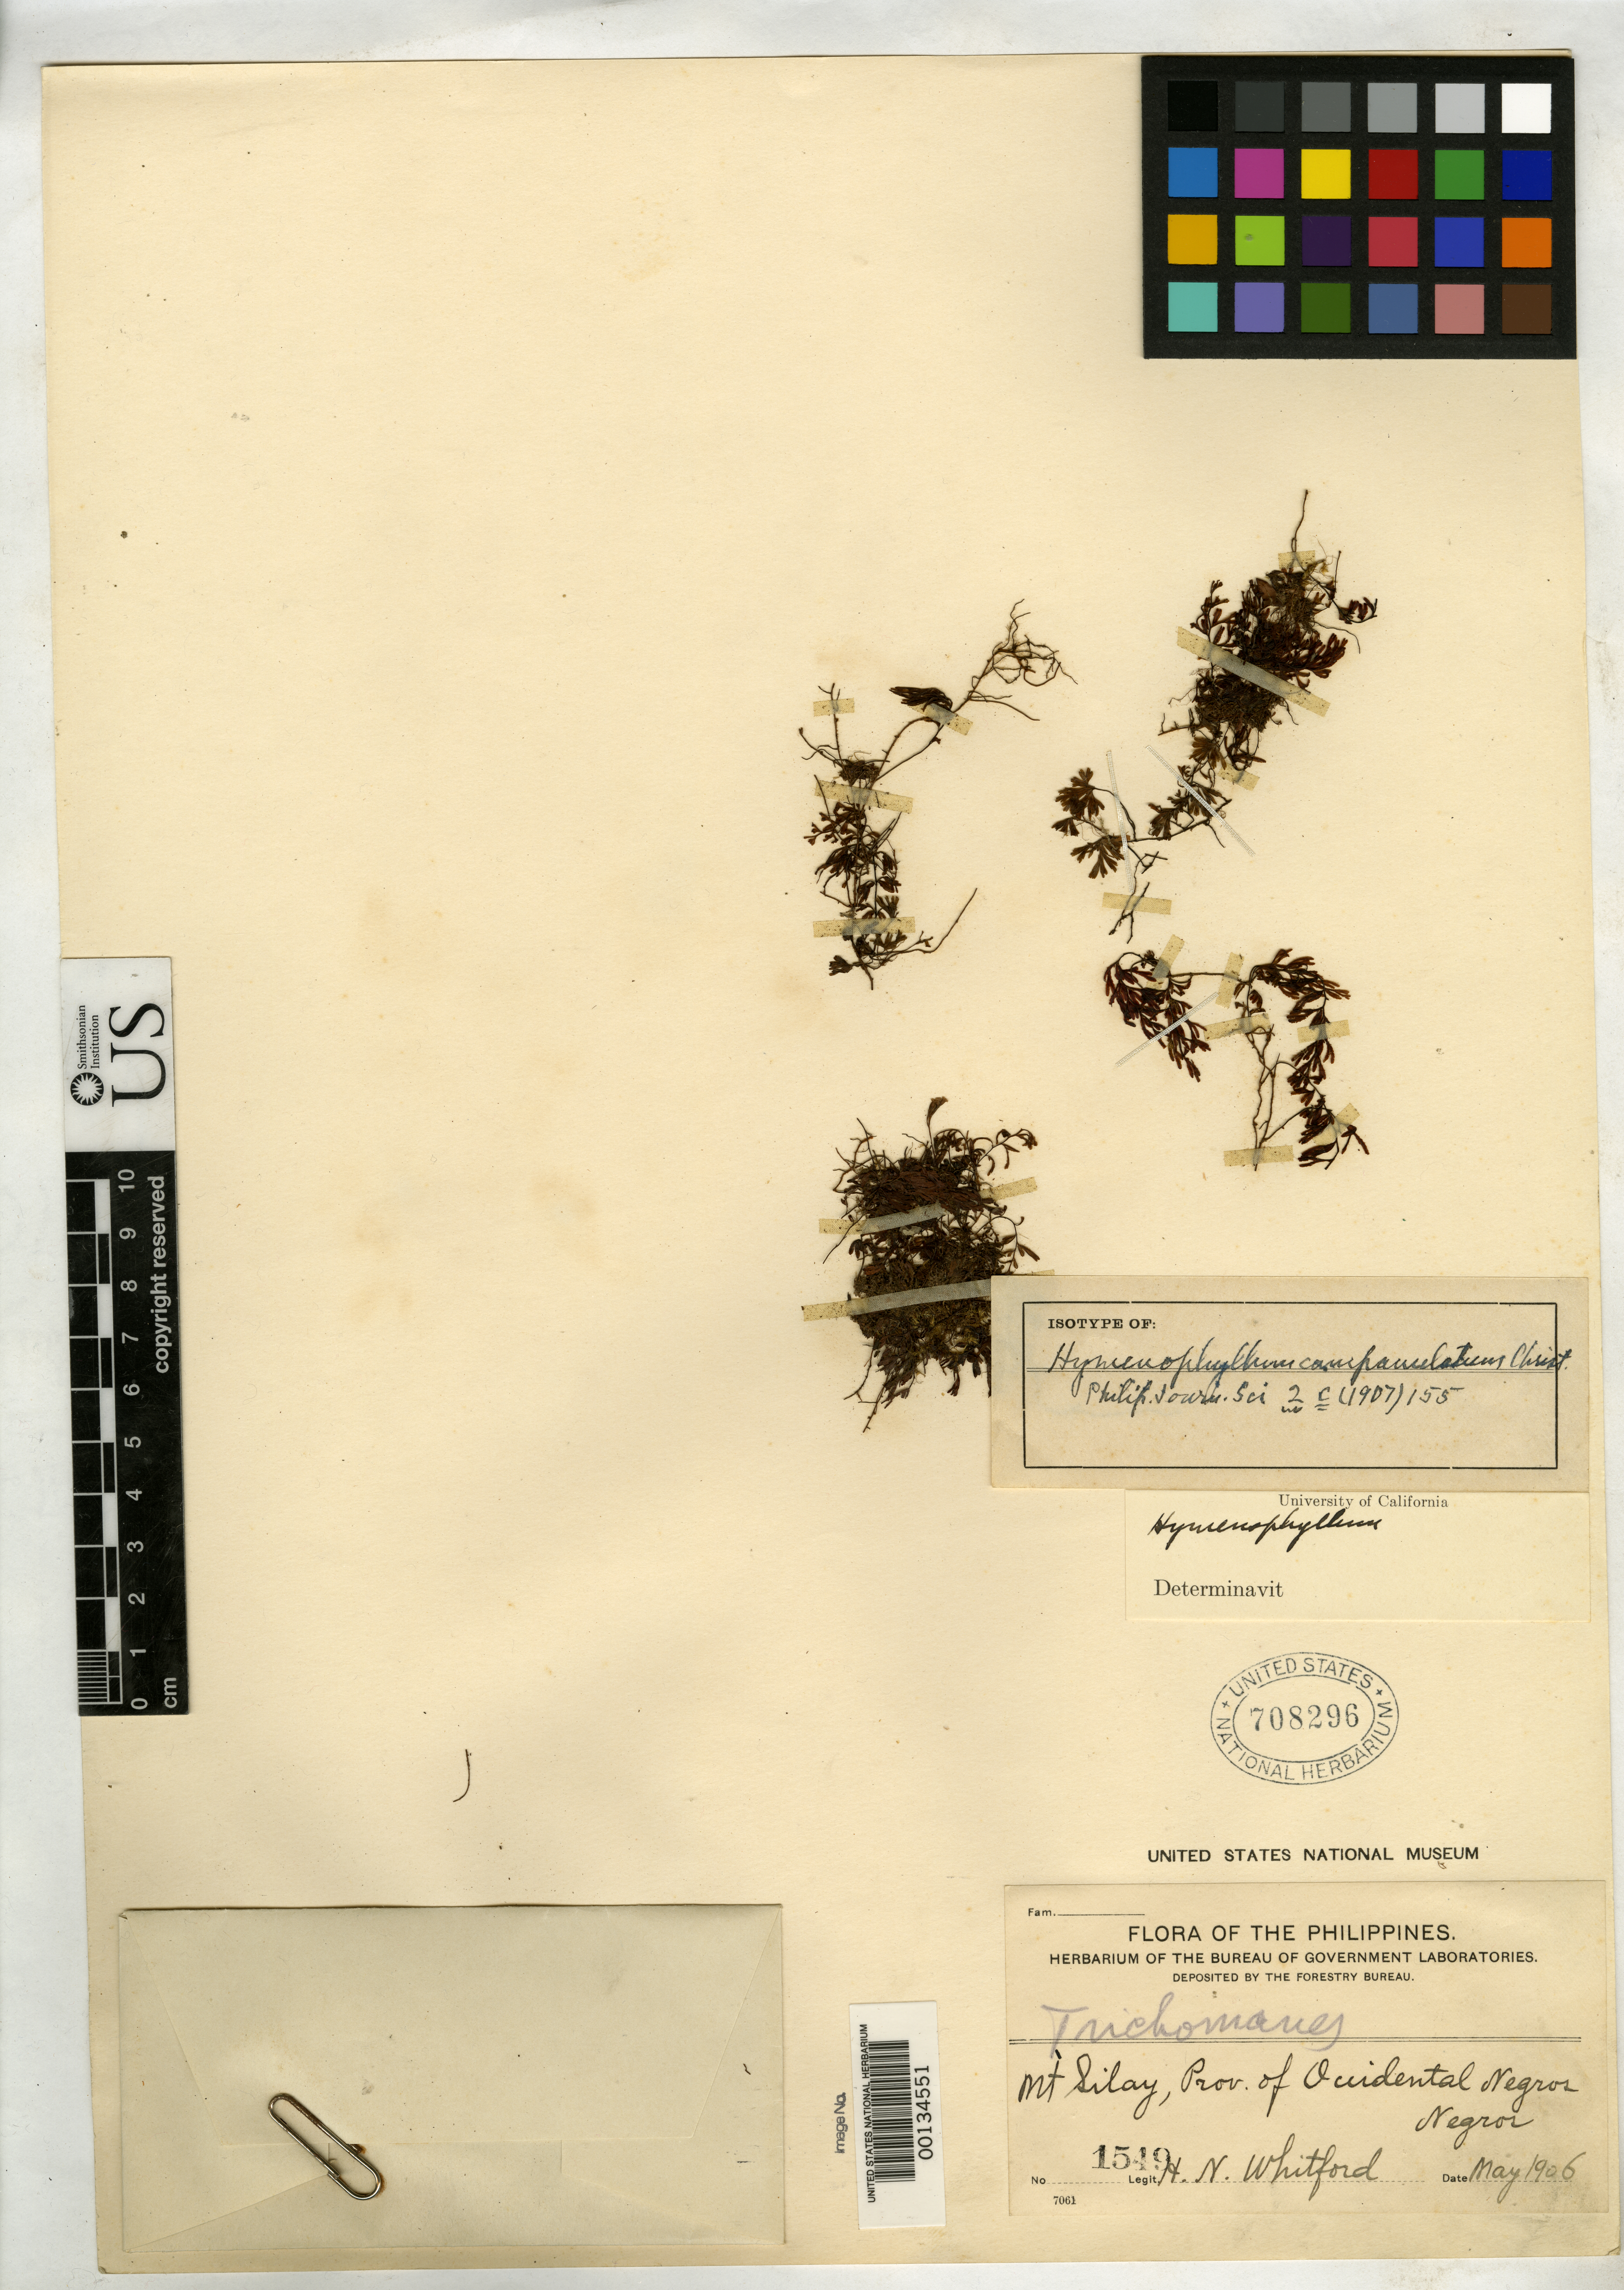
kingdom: Plantae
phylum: Tracheophyta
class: Polypodiopsida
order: Hymenophyllales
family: Hymenophyllaceae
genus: Hymenophyllum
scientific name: Hymenophyllum campanulatum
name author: Christ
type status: Isotype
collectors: H. N. Whitford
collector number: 1549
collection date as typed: May 1906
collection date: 1906-05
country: Philippines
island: Negros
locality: Mount Silay.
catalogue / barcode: US 708296